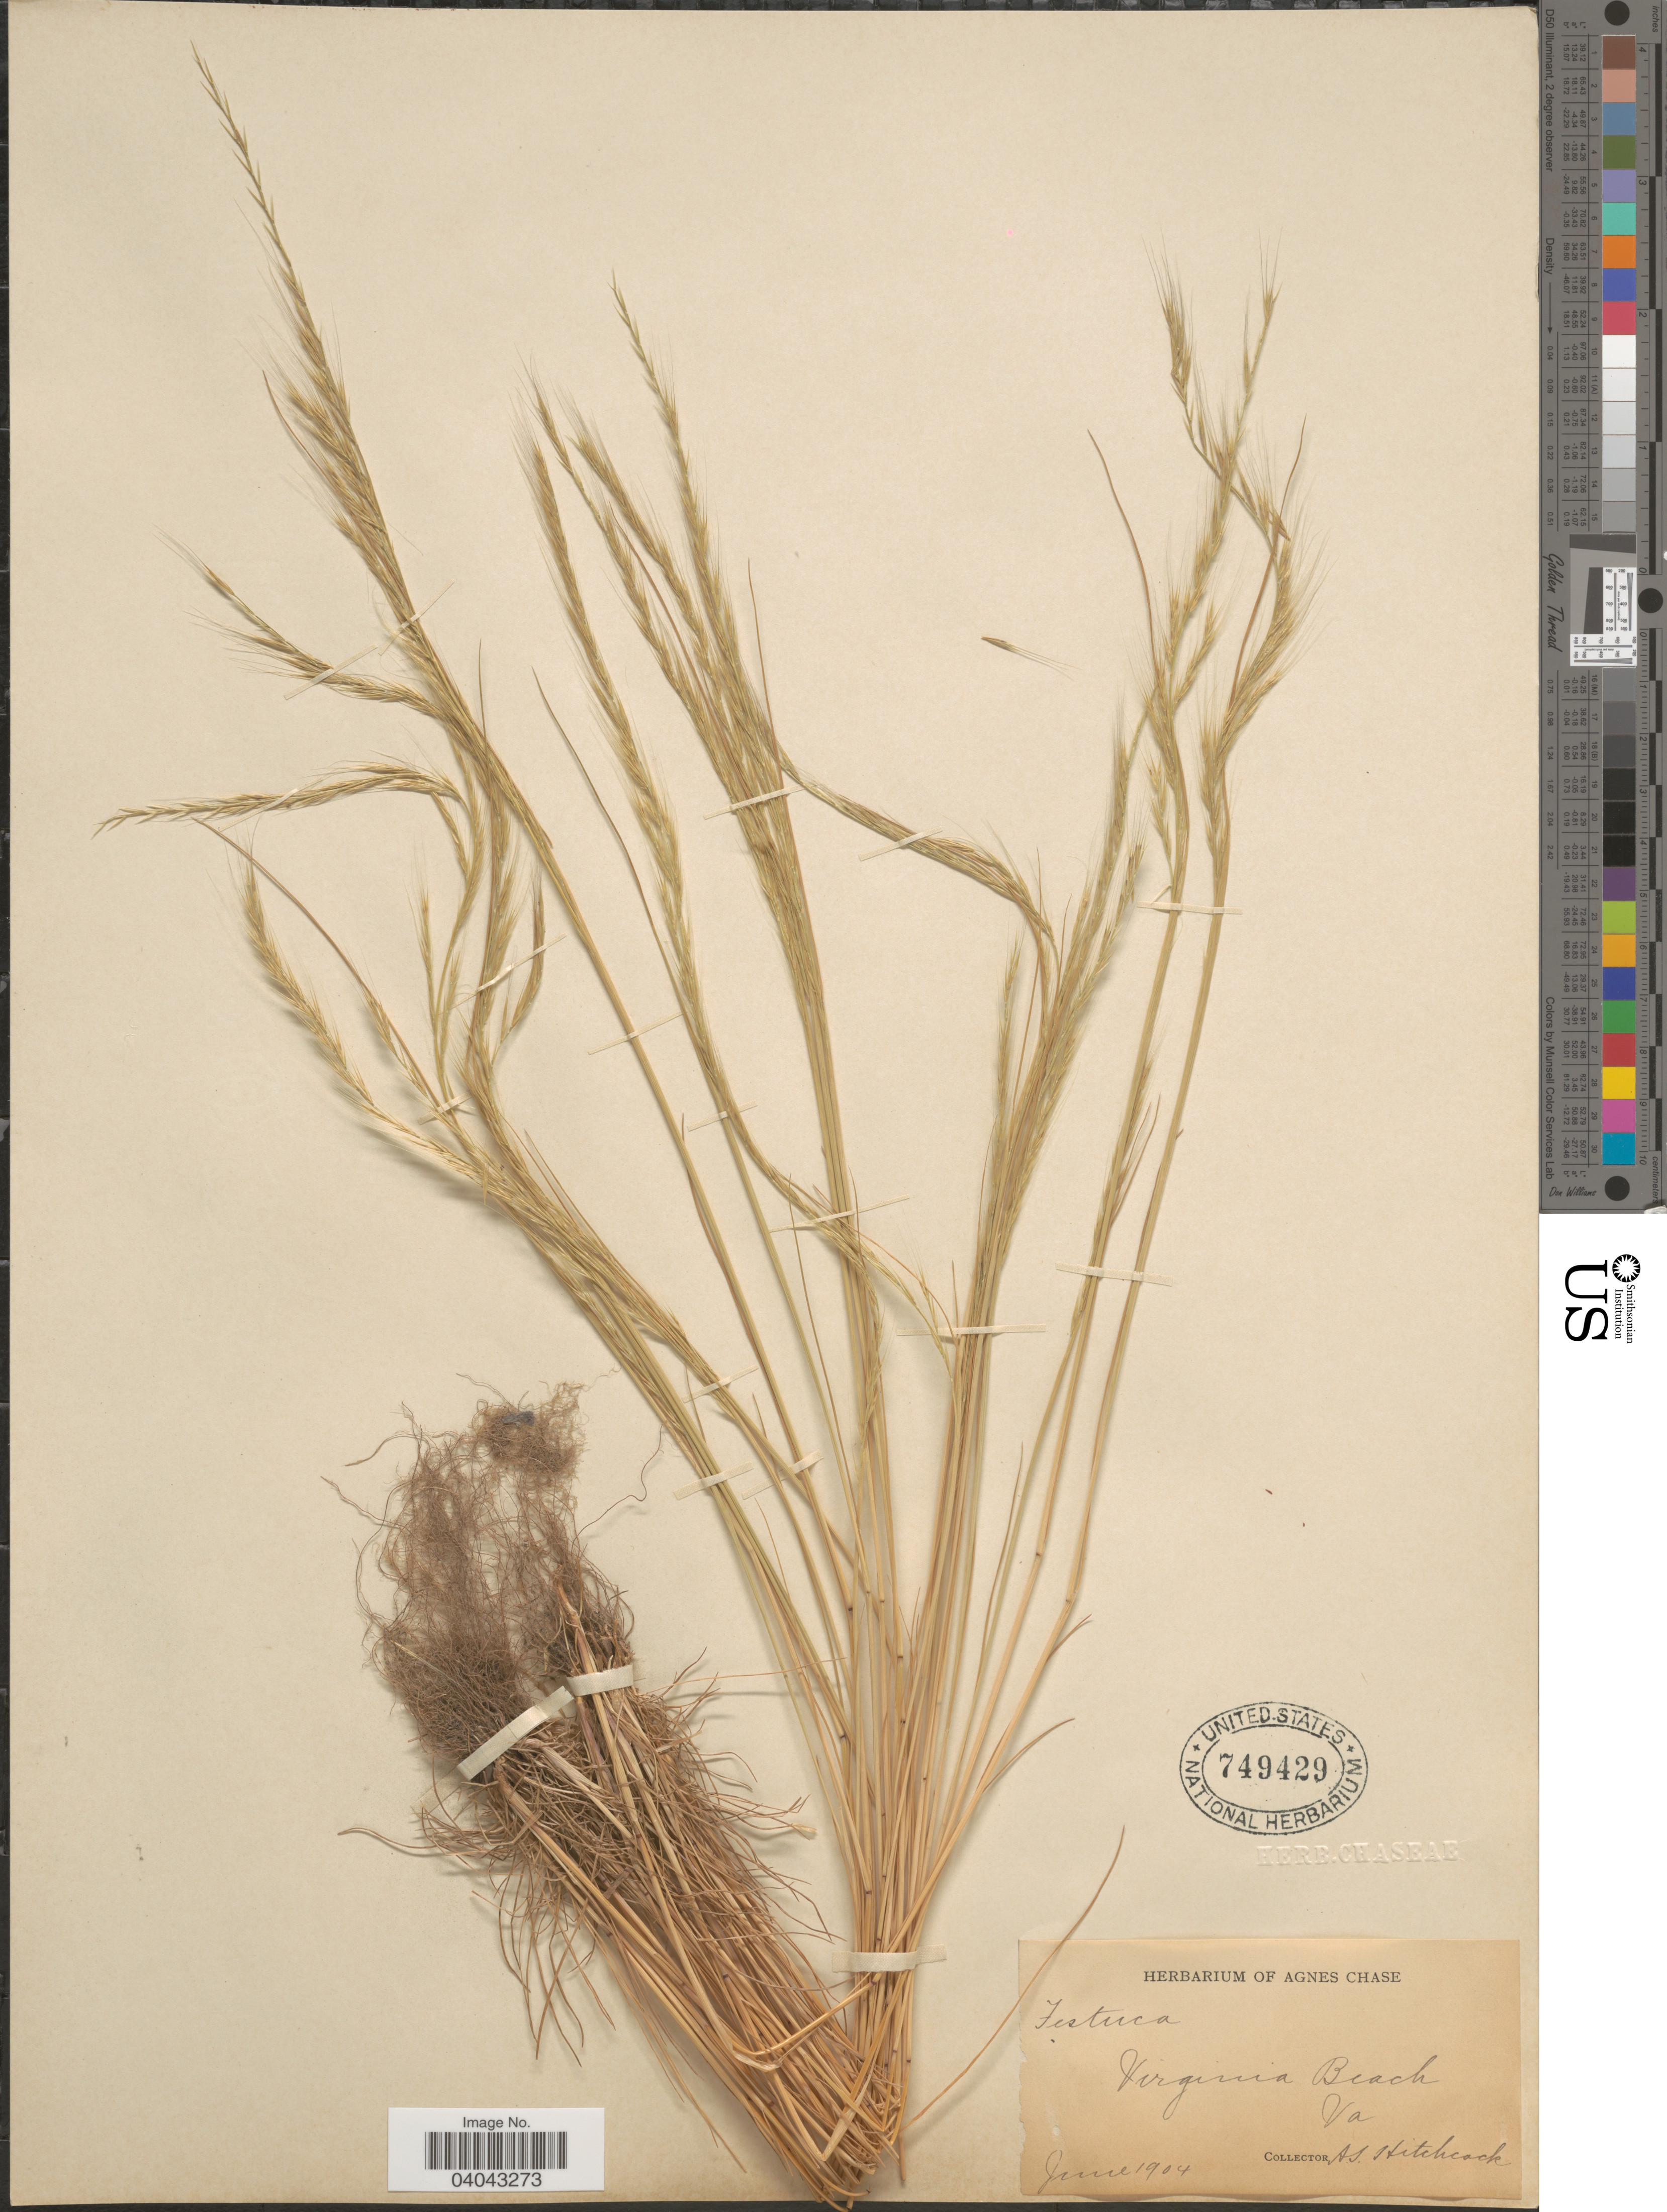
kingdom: Plantae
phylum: Tracheophyta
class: Liliopsida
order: Poales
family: Poaceae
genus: Festuca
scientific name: Festuca myuros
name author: L.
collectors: A. S. Hitchcock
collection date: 1904-06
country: United States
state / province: Virginia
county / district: City of Virginia Beach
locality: Virginia Beach.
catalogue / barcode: US 749429